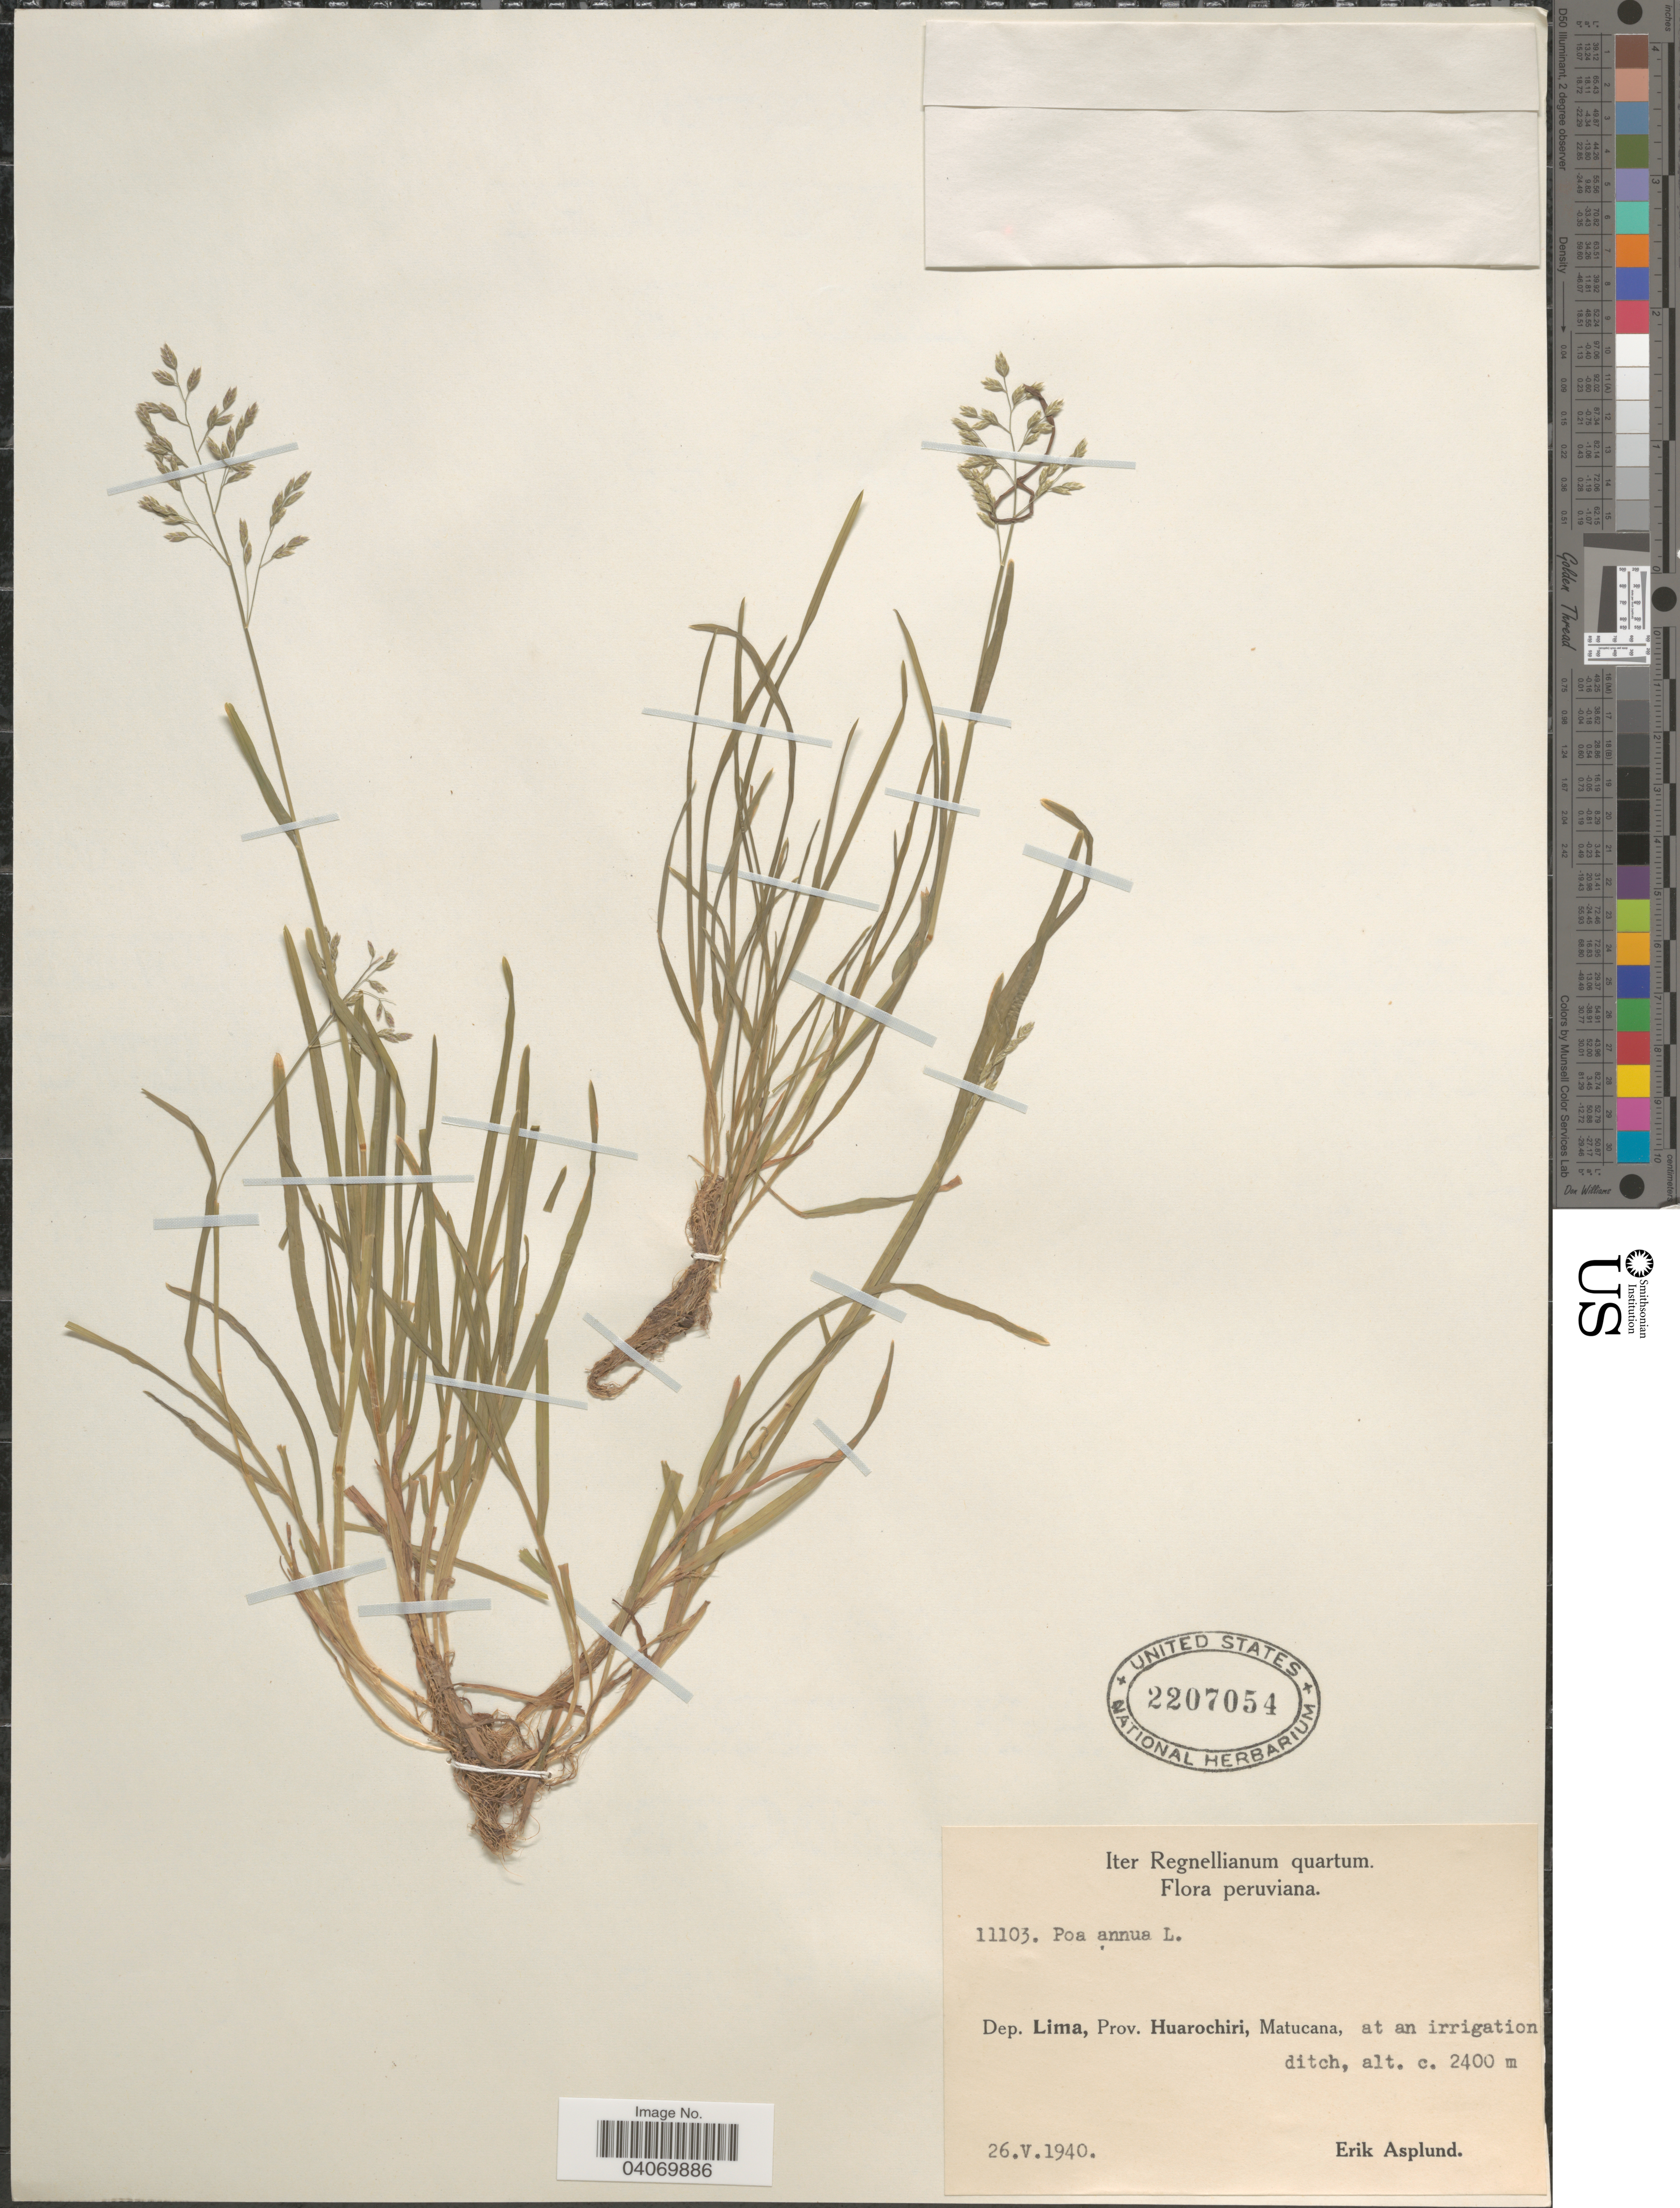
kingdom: Plantae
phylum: Tracheophyta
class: Liliopsida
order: Poales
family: Poaceae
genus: Poa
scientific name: Poa annua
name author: L.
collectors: E. Asplund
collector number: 11103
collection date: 1940-05-26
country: Peru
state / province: Lima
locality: Iter Regnellianum quartum. Dep. Lima, Prov. Huarochiri, Matucana, at an irrigation ditch.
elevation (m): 2400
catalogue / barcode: US 2207054